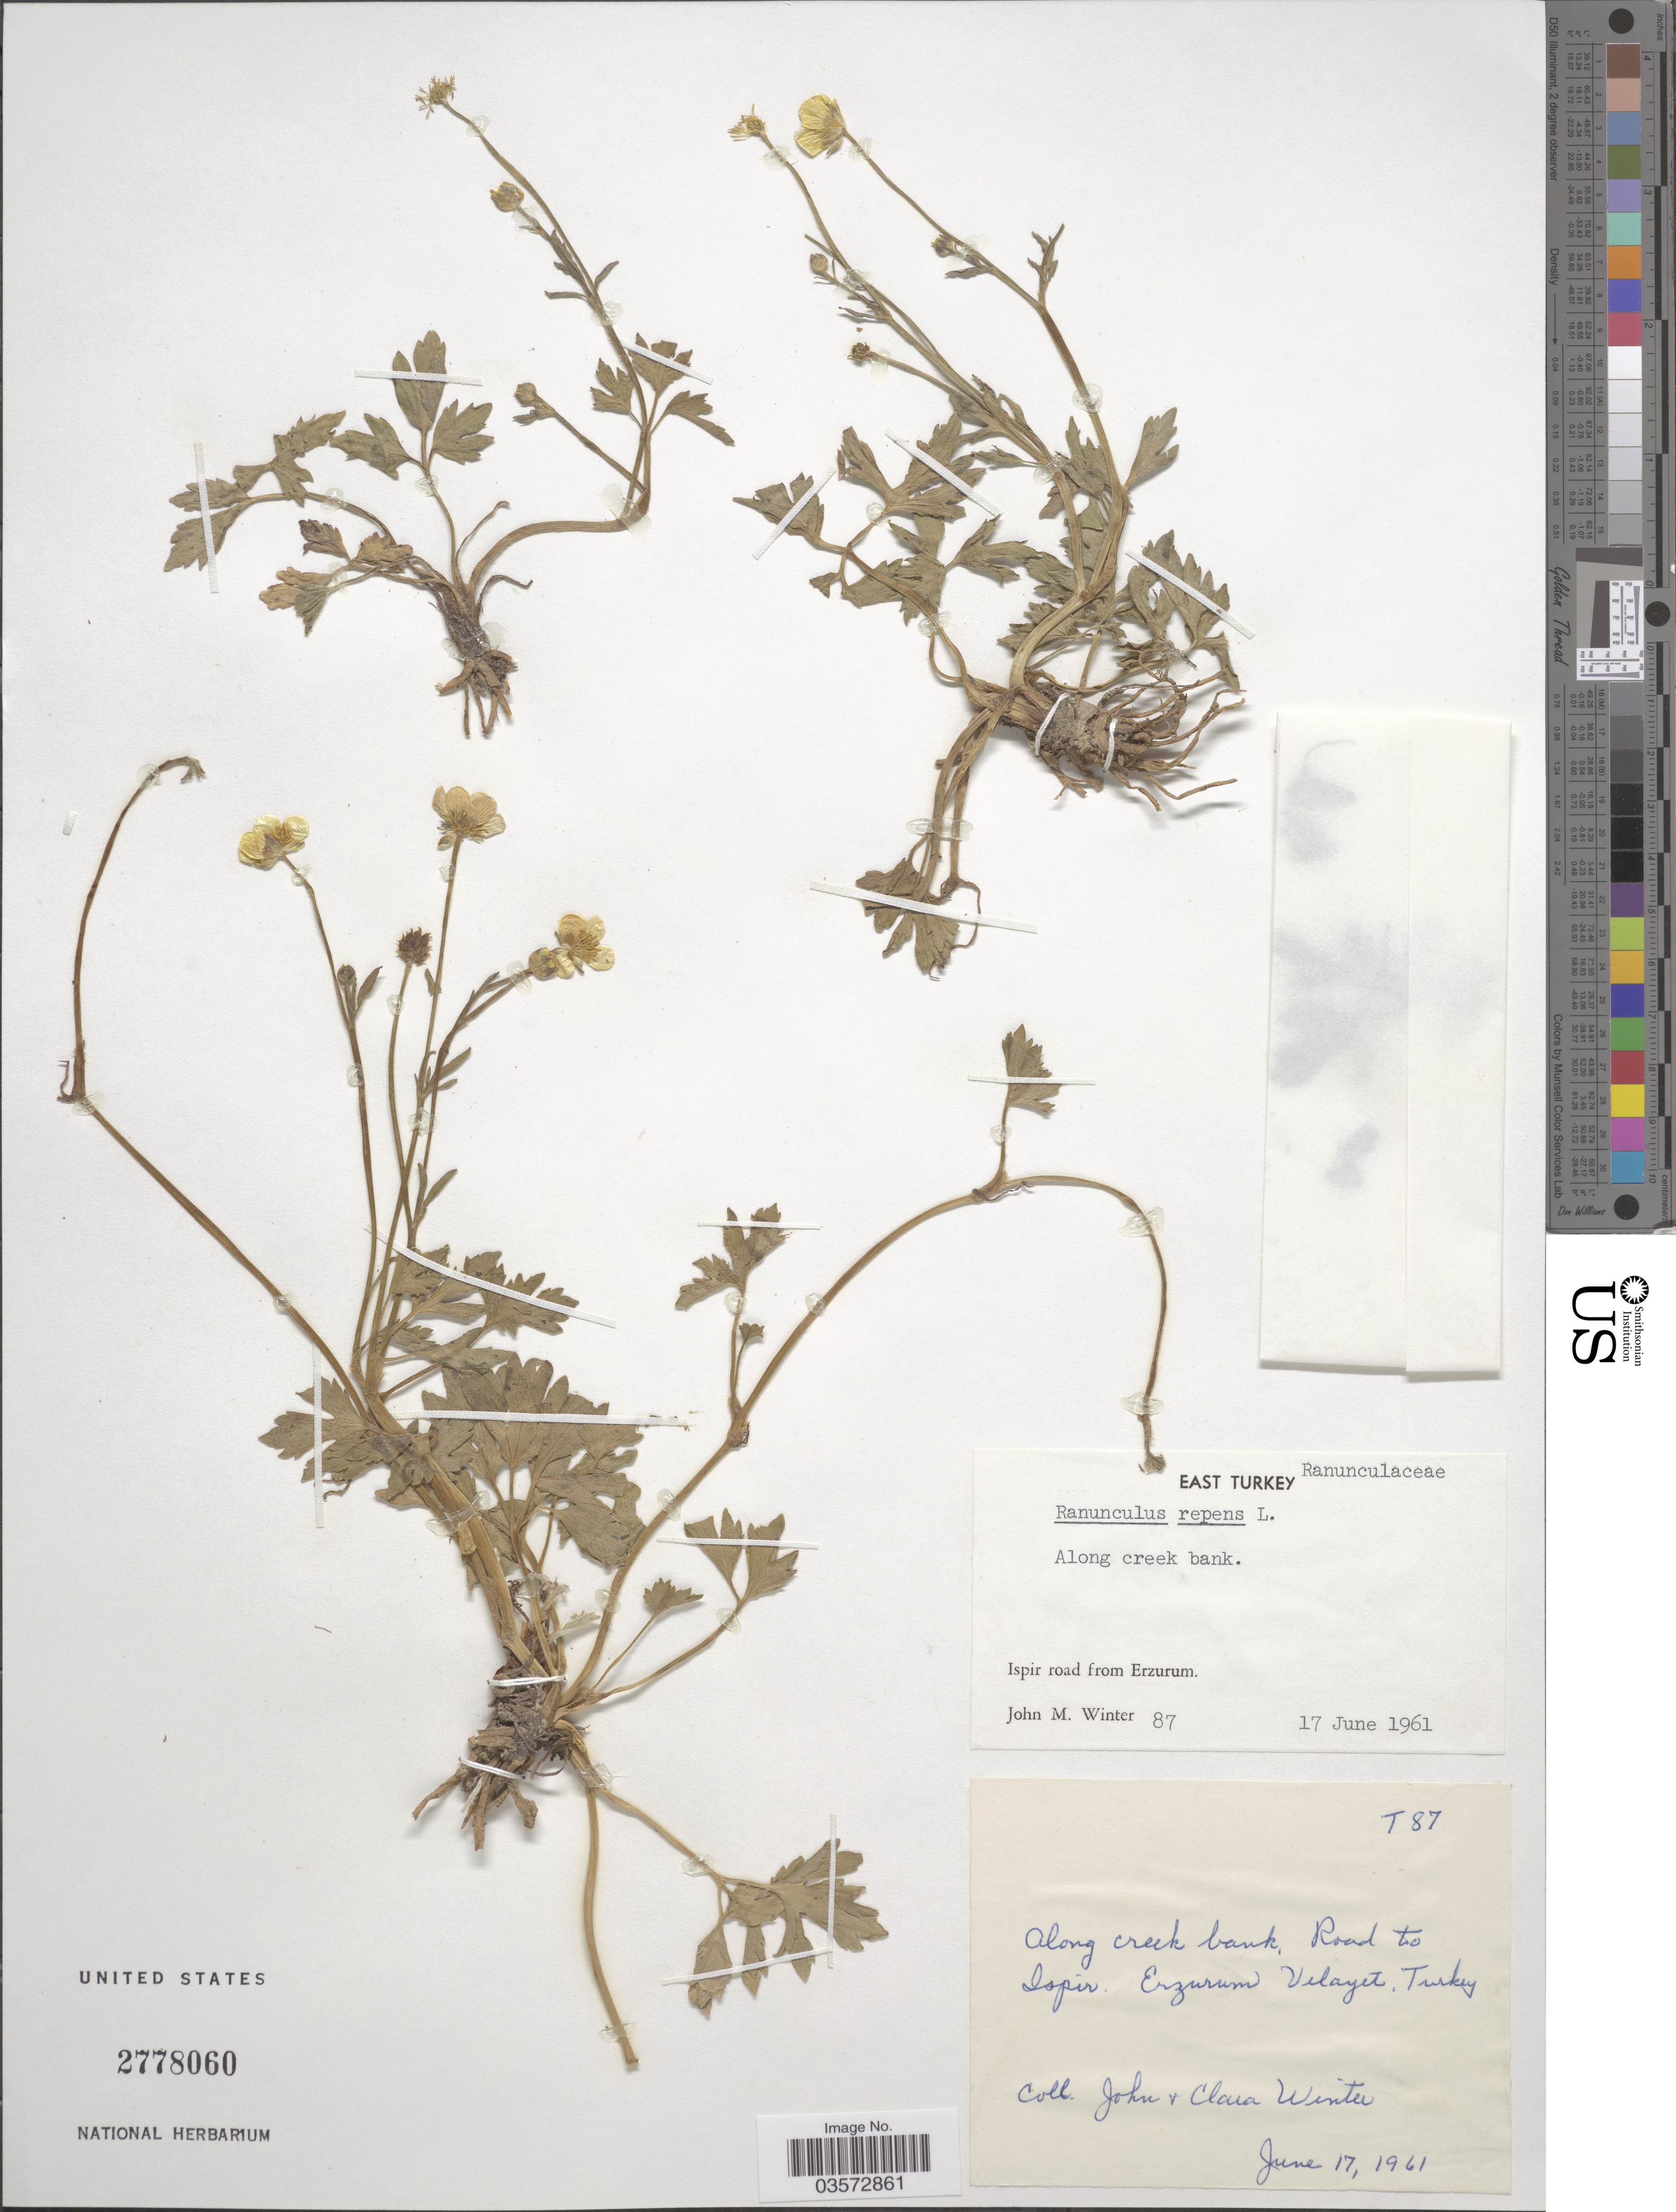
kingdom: Plantae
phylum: Tracheophyta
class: Magnoliopsida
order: Ranunculales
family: Ranunculaceae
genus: Ranunculus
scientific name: Ranunculus repens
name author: L.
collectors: J. M. Winter & C. Winter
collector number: T87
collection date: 1961-06-17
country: Turkey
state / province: Erzurum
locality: East Turkey. Ispir road from Erzurum Velayet.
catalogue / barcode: US 2778060